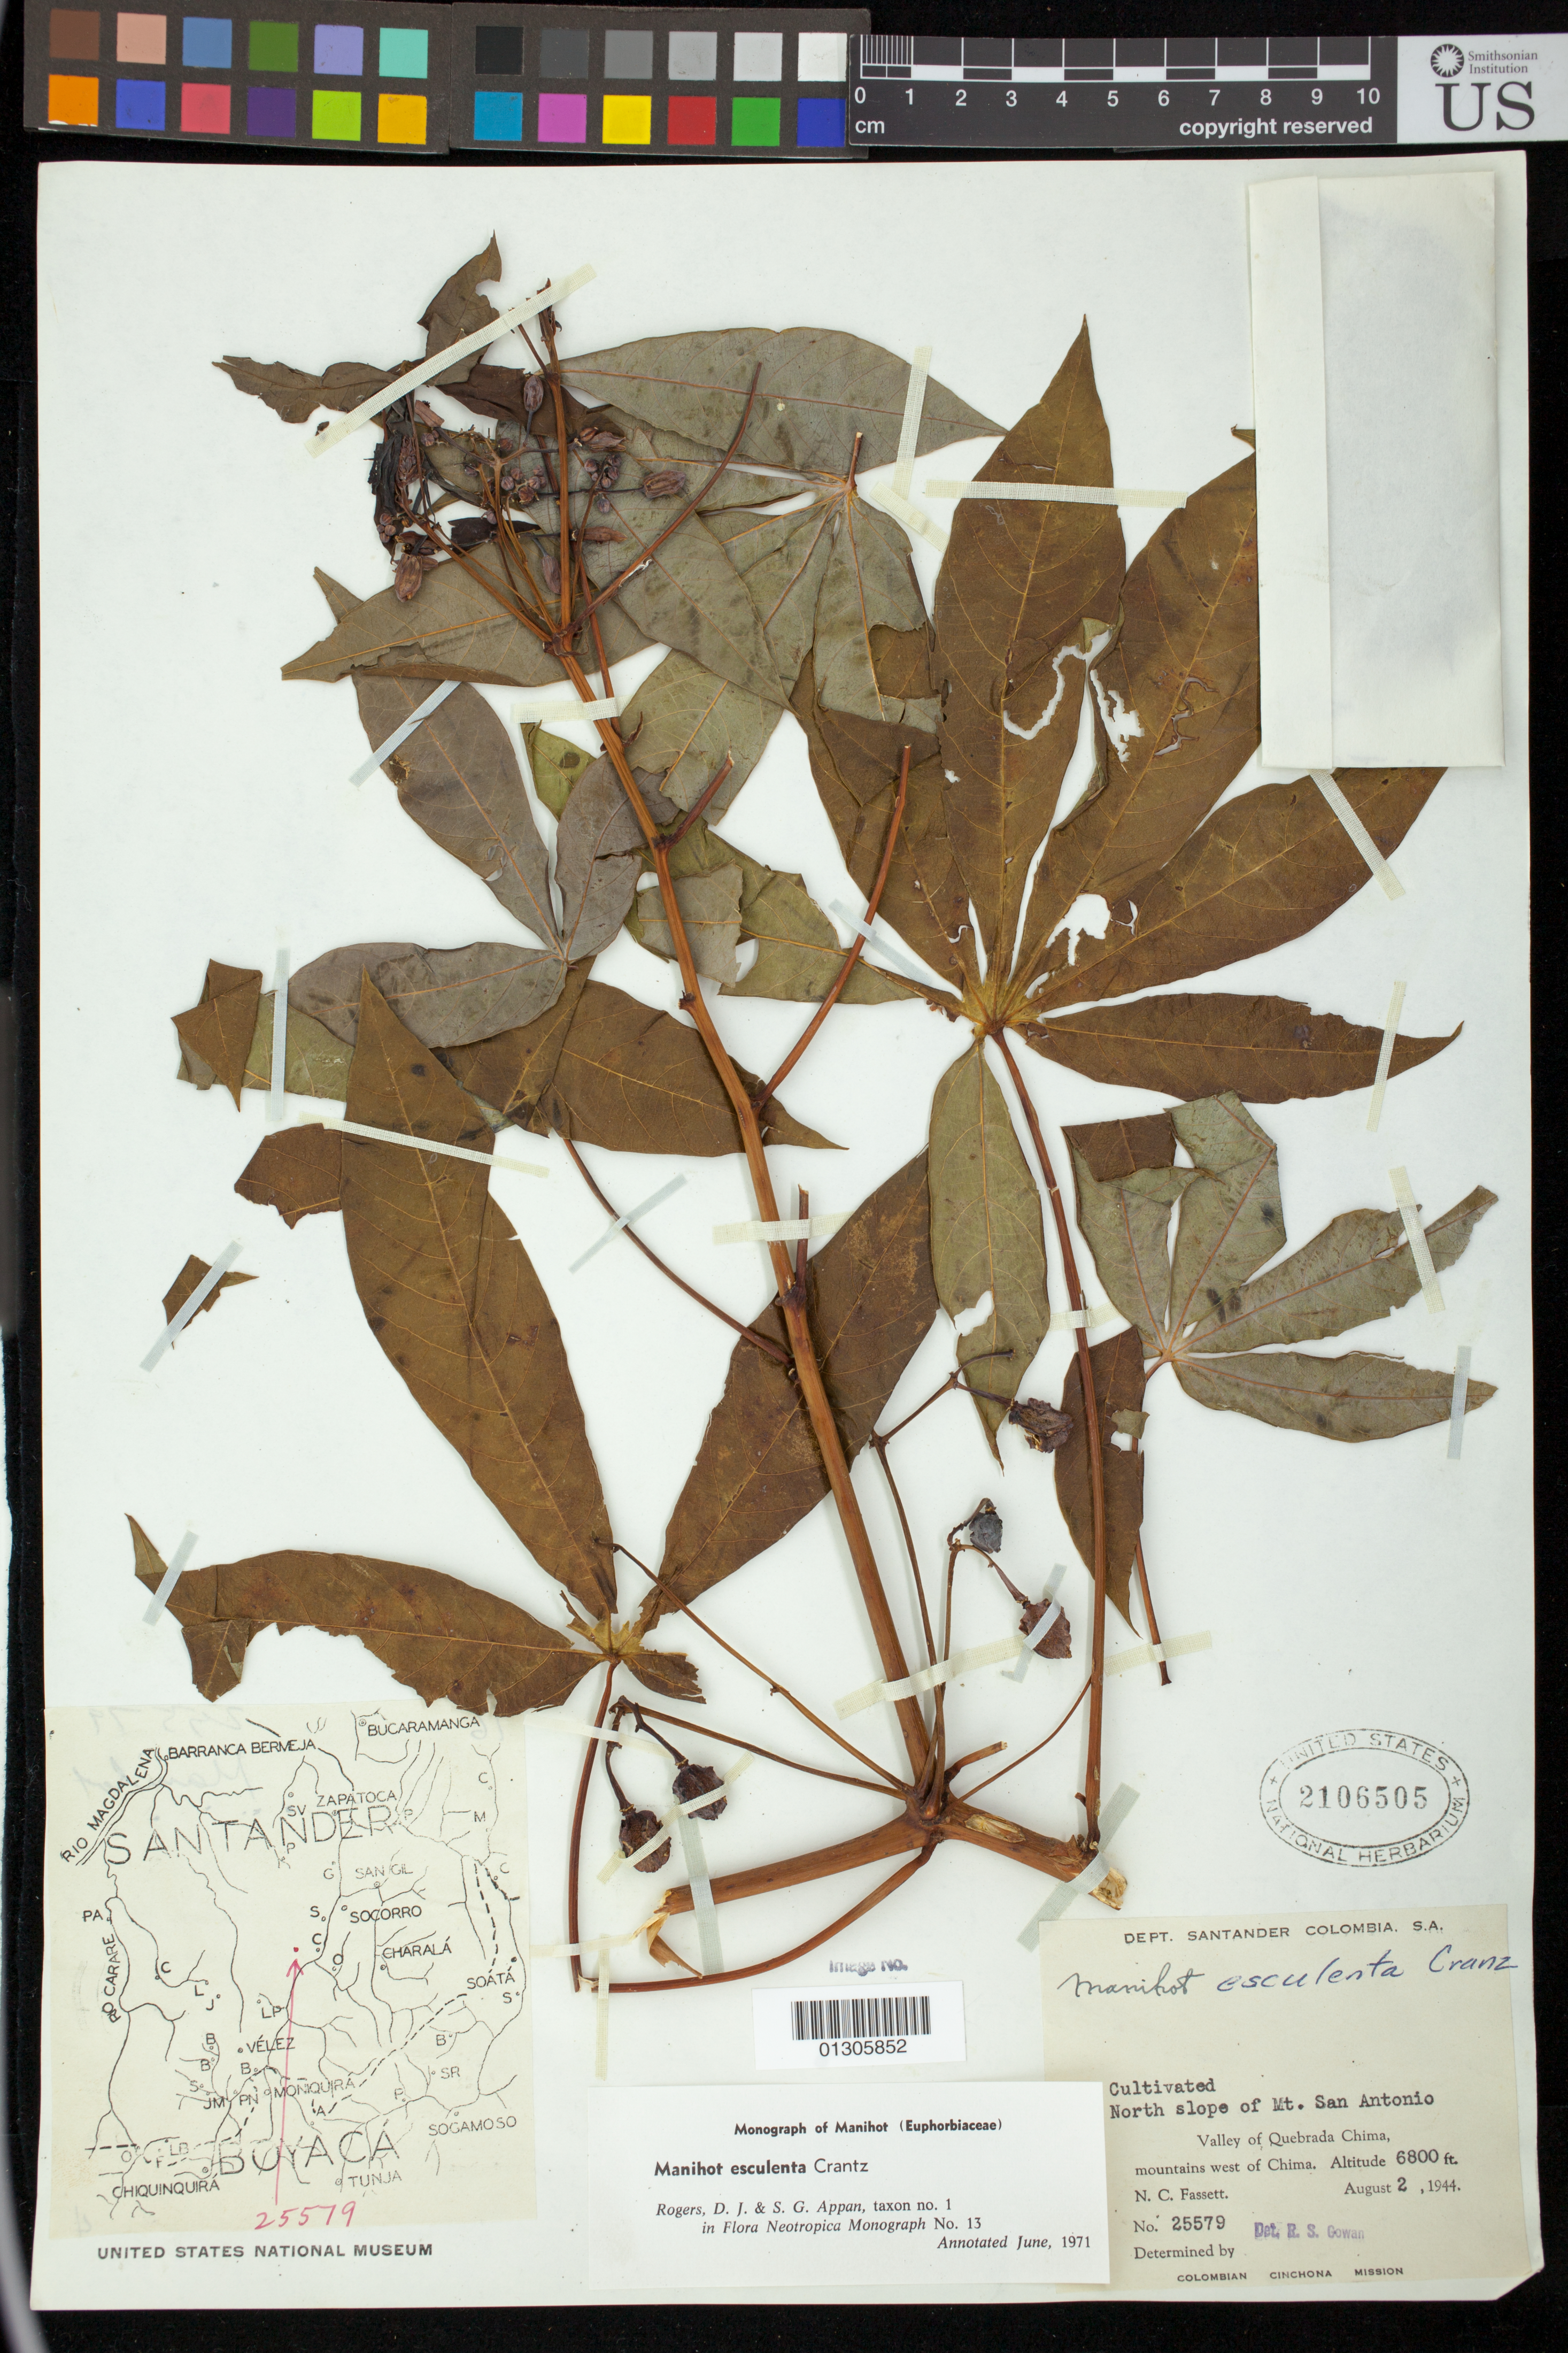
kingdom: Plantae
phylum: Tracheophyta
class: Magnoliopsida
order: Malpighiales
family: Euphorbiaceae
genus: Manihot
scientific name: Manihot esculenta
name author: Crantz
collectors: N. C. Fassett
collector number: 25579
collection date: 1944-02-08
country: Colombia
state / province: Santander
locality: North slope of Mt. San Antonio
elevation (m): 2073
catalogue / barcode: US 2106505